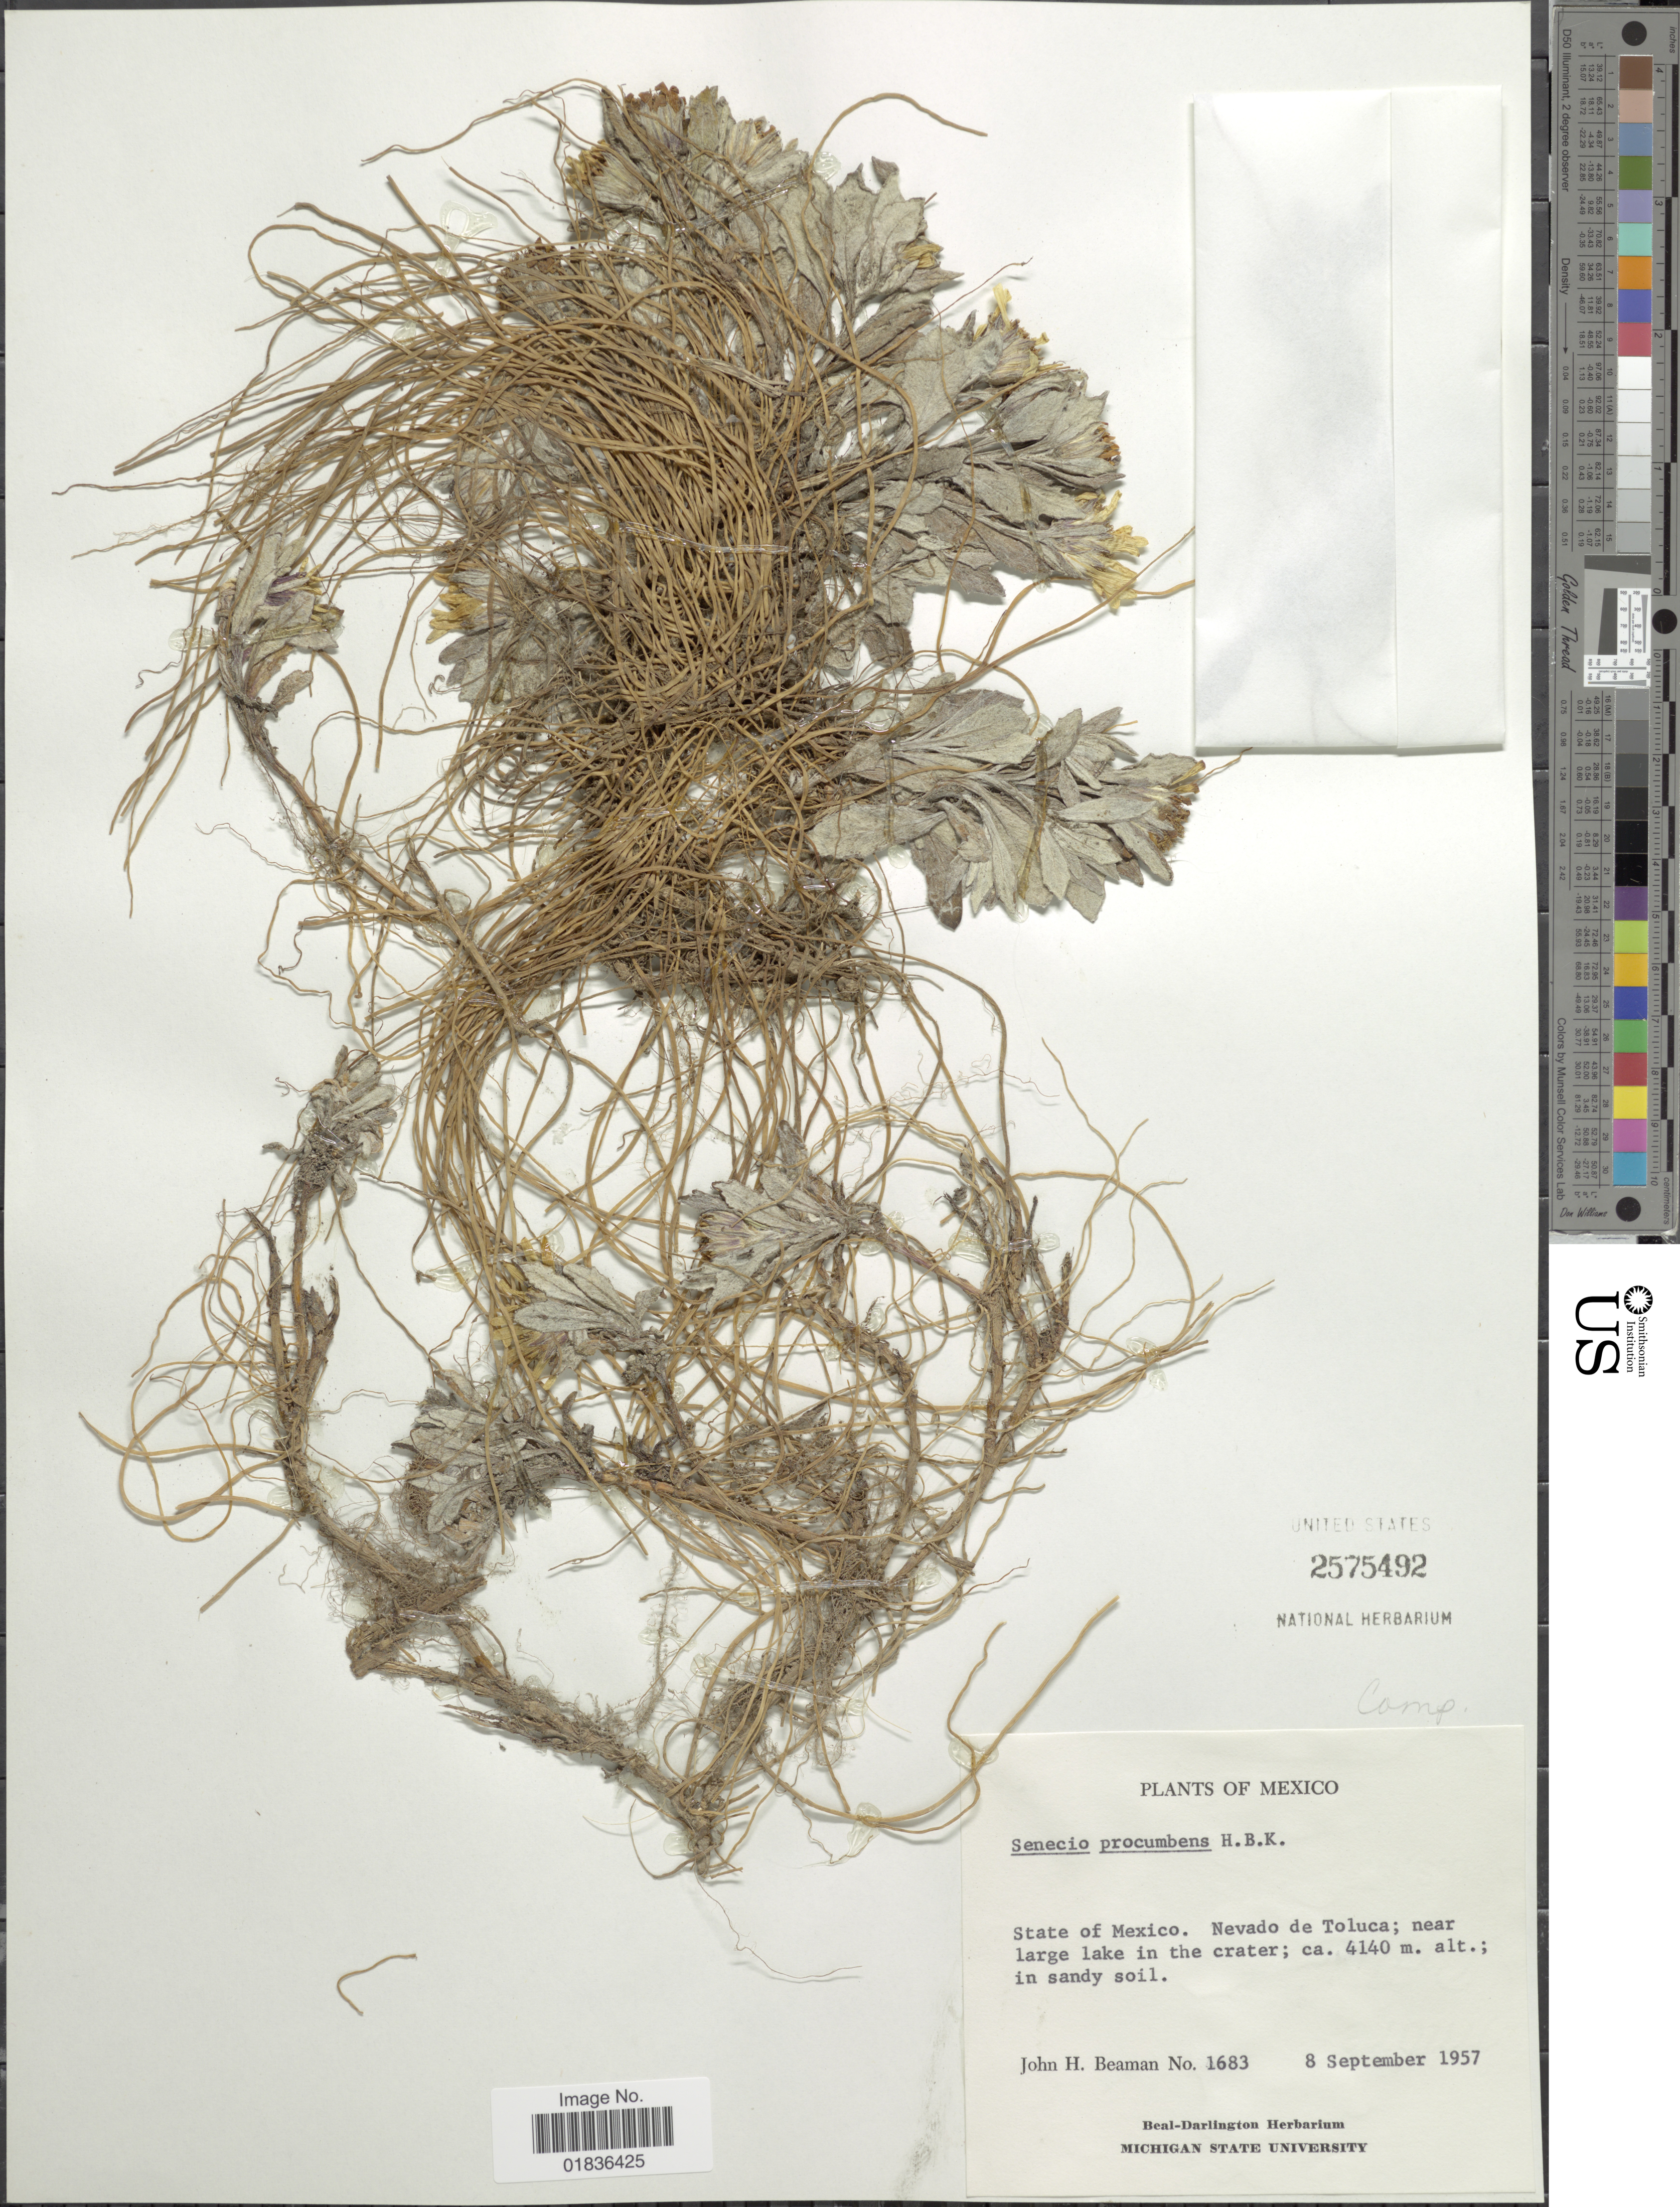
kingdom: Plantae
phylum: Tracheophyta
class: Magnoliopsida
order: Asterales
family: Asteraceae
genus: Senecio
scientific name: Senecio procumbens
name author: Kunth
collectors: J. H. Beaman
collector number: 1683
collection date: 1957-09-08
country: Mexico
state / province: México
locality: Nevado de Toluca; near large lake in the crater.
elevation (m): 4140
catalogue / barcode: US 2575492